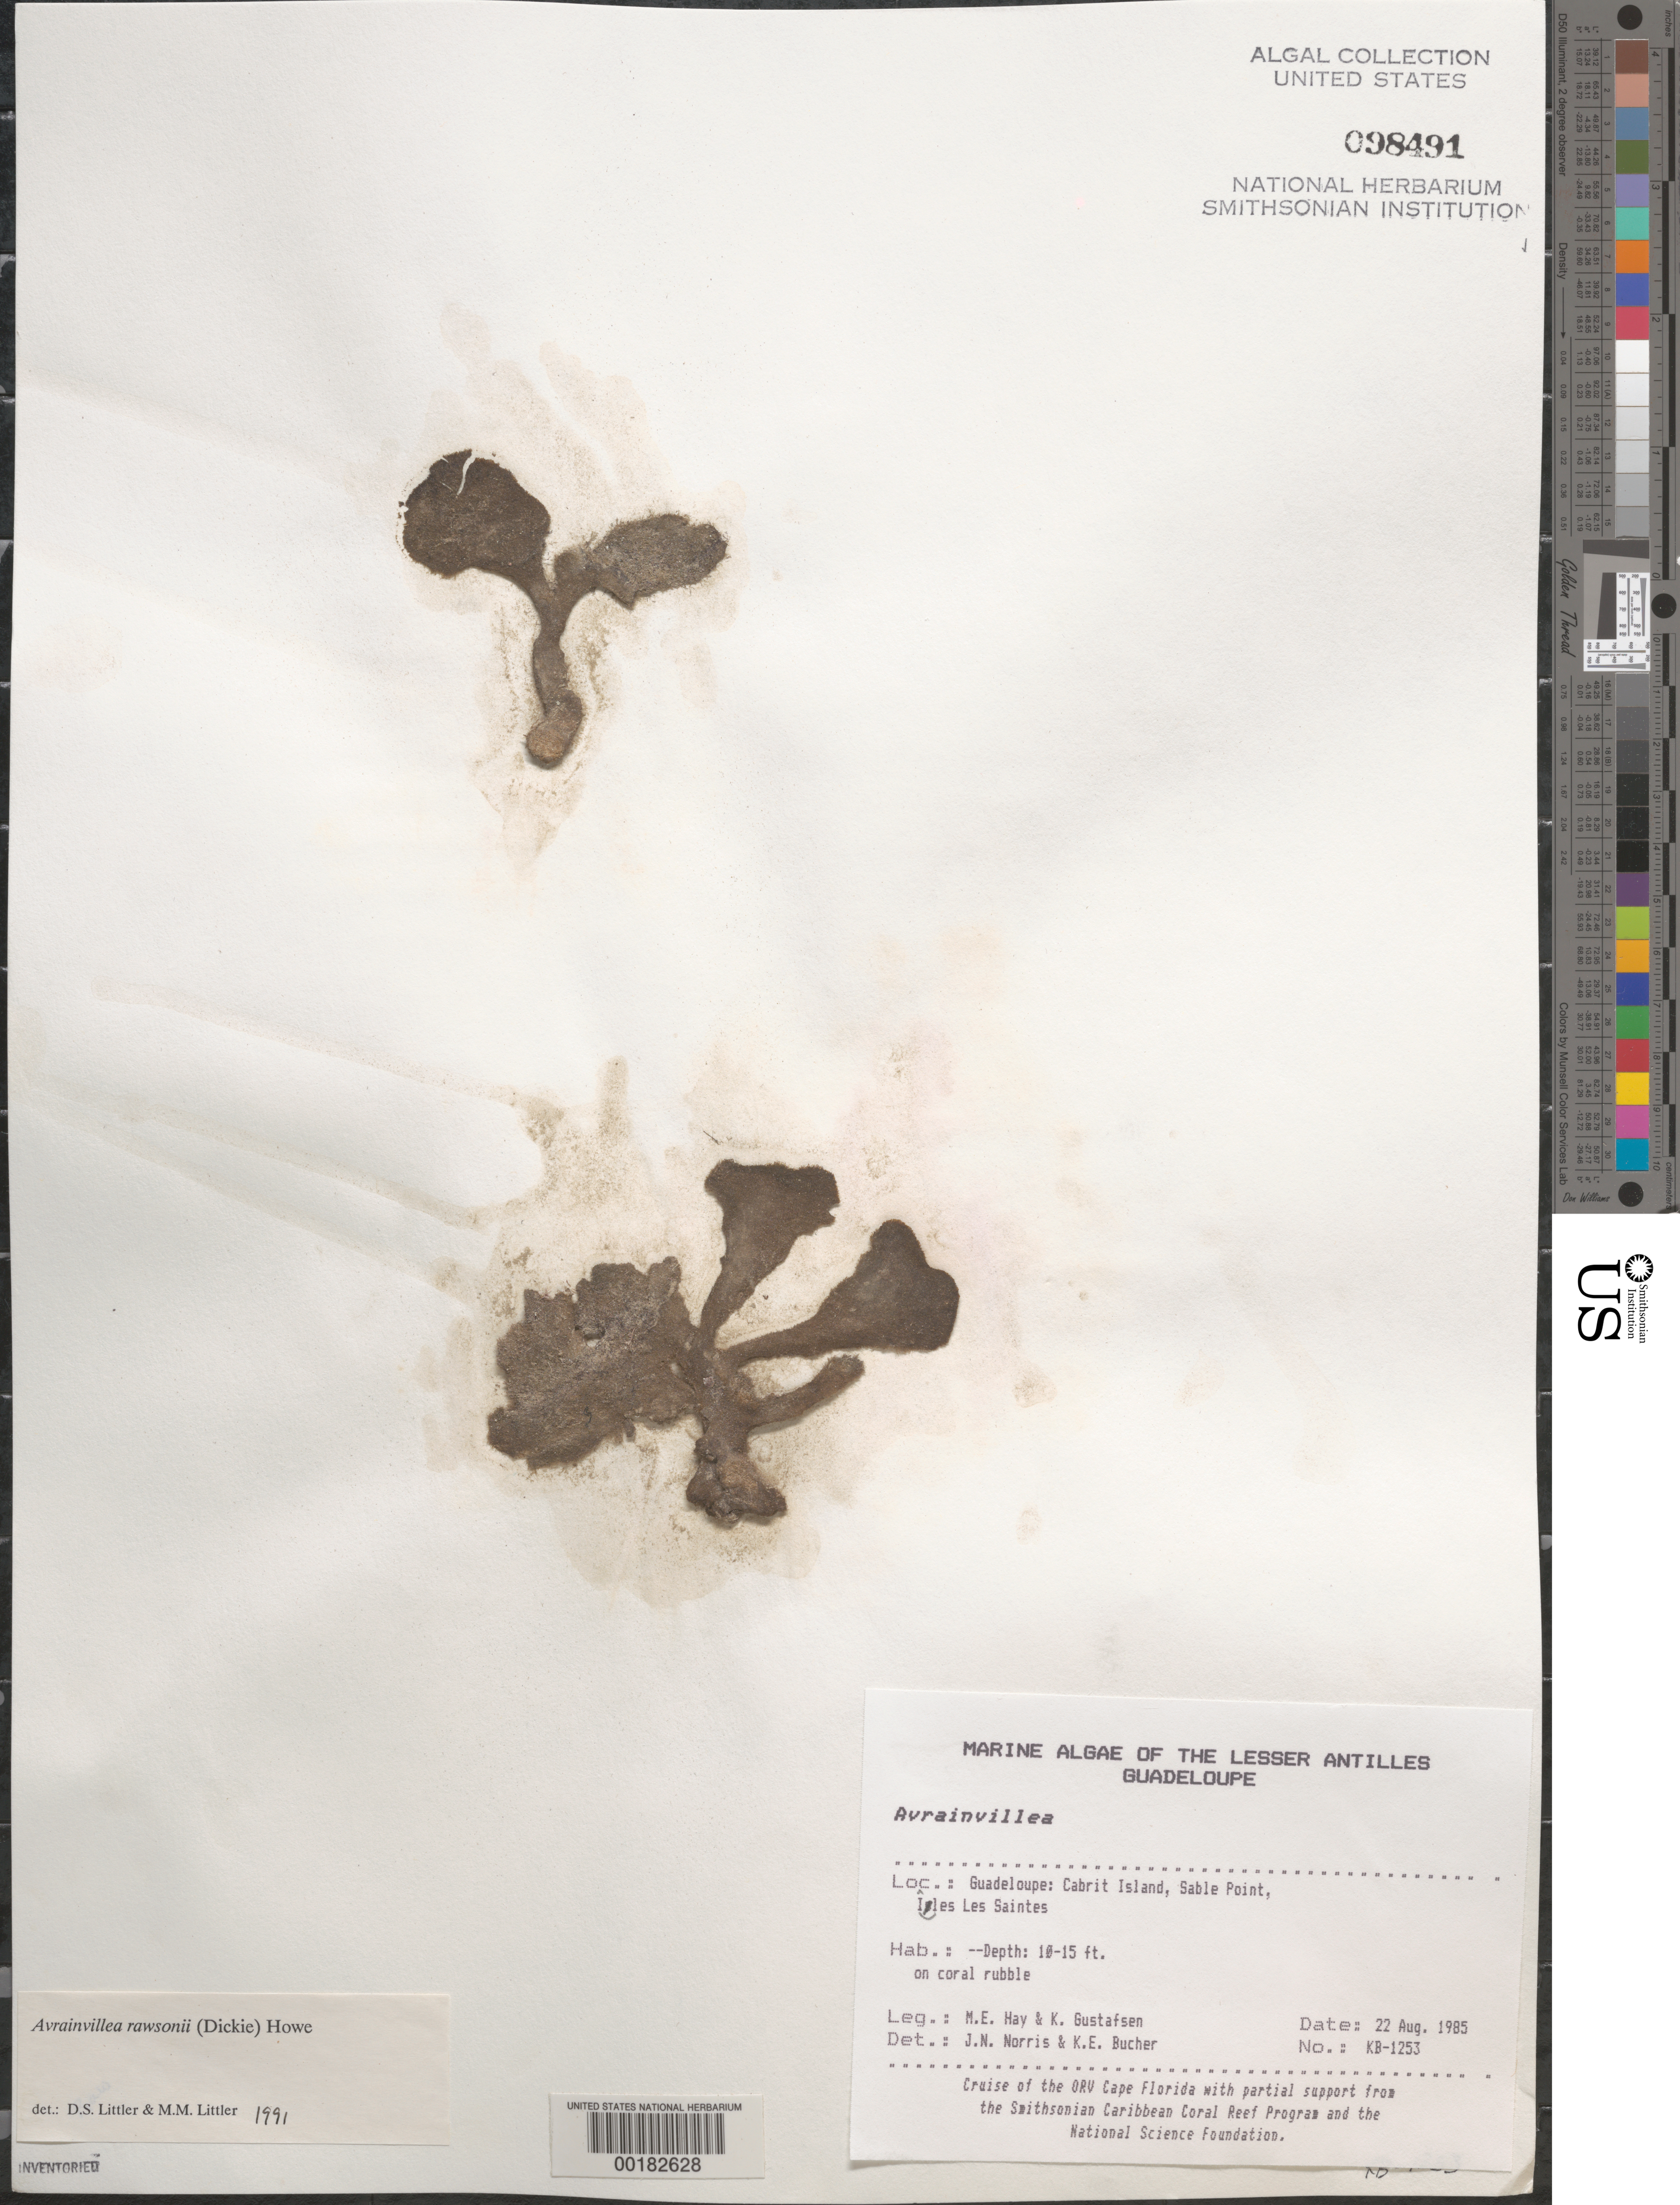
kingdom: Plantae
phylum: Chlorophyta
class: Ulvophyceae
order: Bryopsidales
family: Dichotomosiphonaceae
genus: Avrainvillea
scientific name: Avrainvillea rawsonii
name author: (Dickie) M. Howe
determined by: Littler, D. S.; Littler, M. M.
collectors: M. E. Hay & K. Gustafsen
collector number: KB-1253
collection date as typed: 22 Aug 1985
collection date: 1985-08-22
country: Guadeloupe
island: Cabrit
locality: Sable Point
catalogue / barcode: US 98491